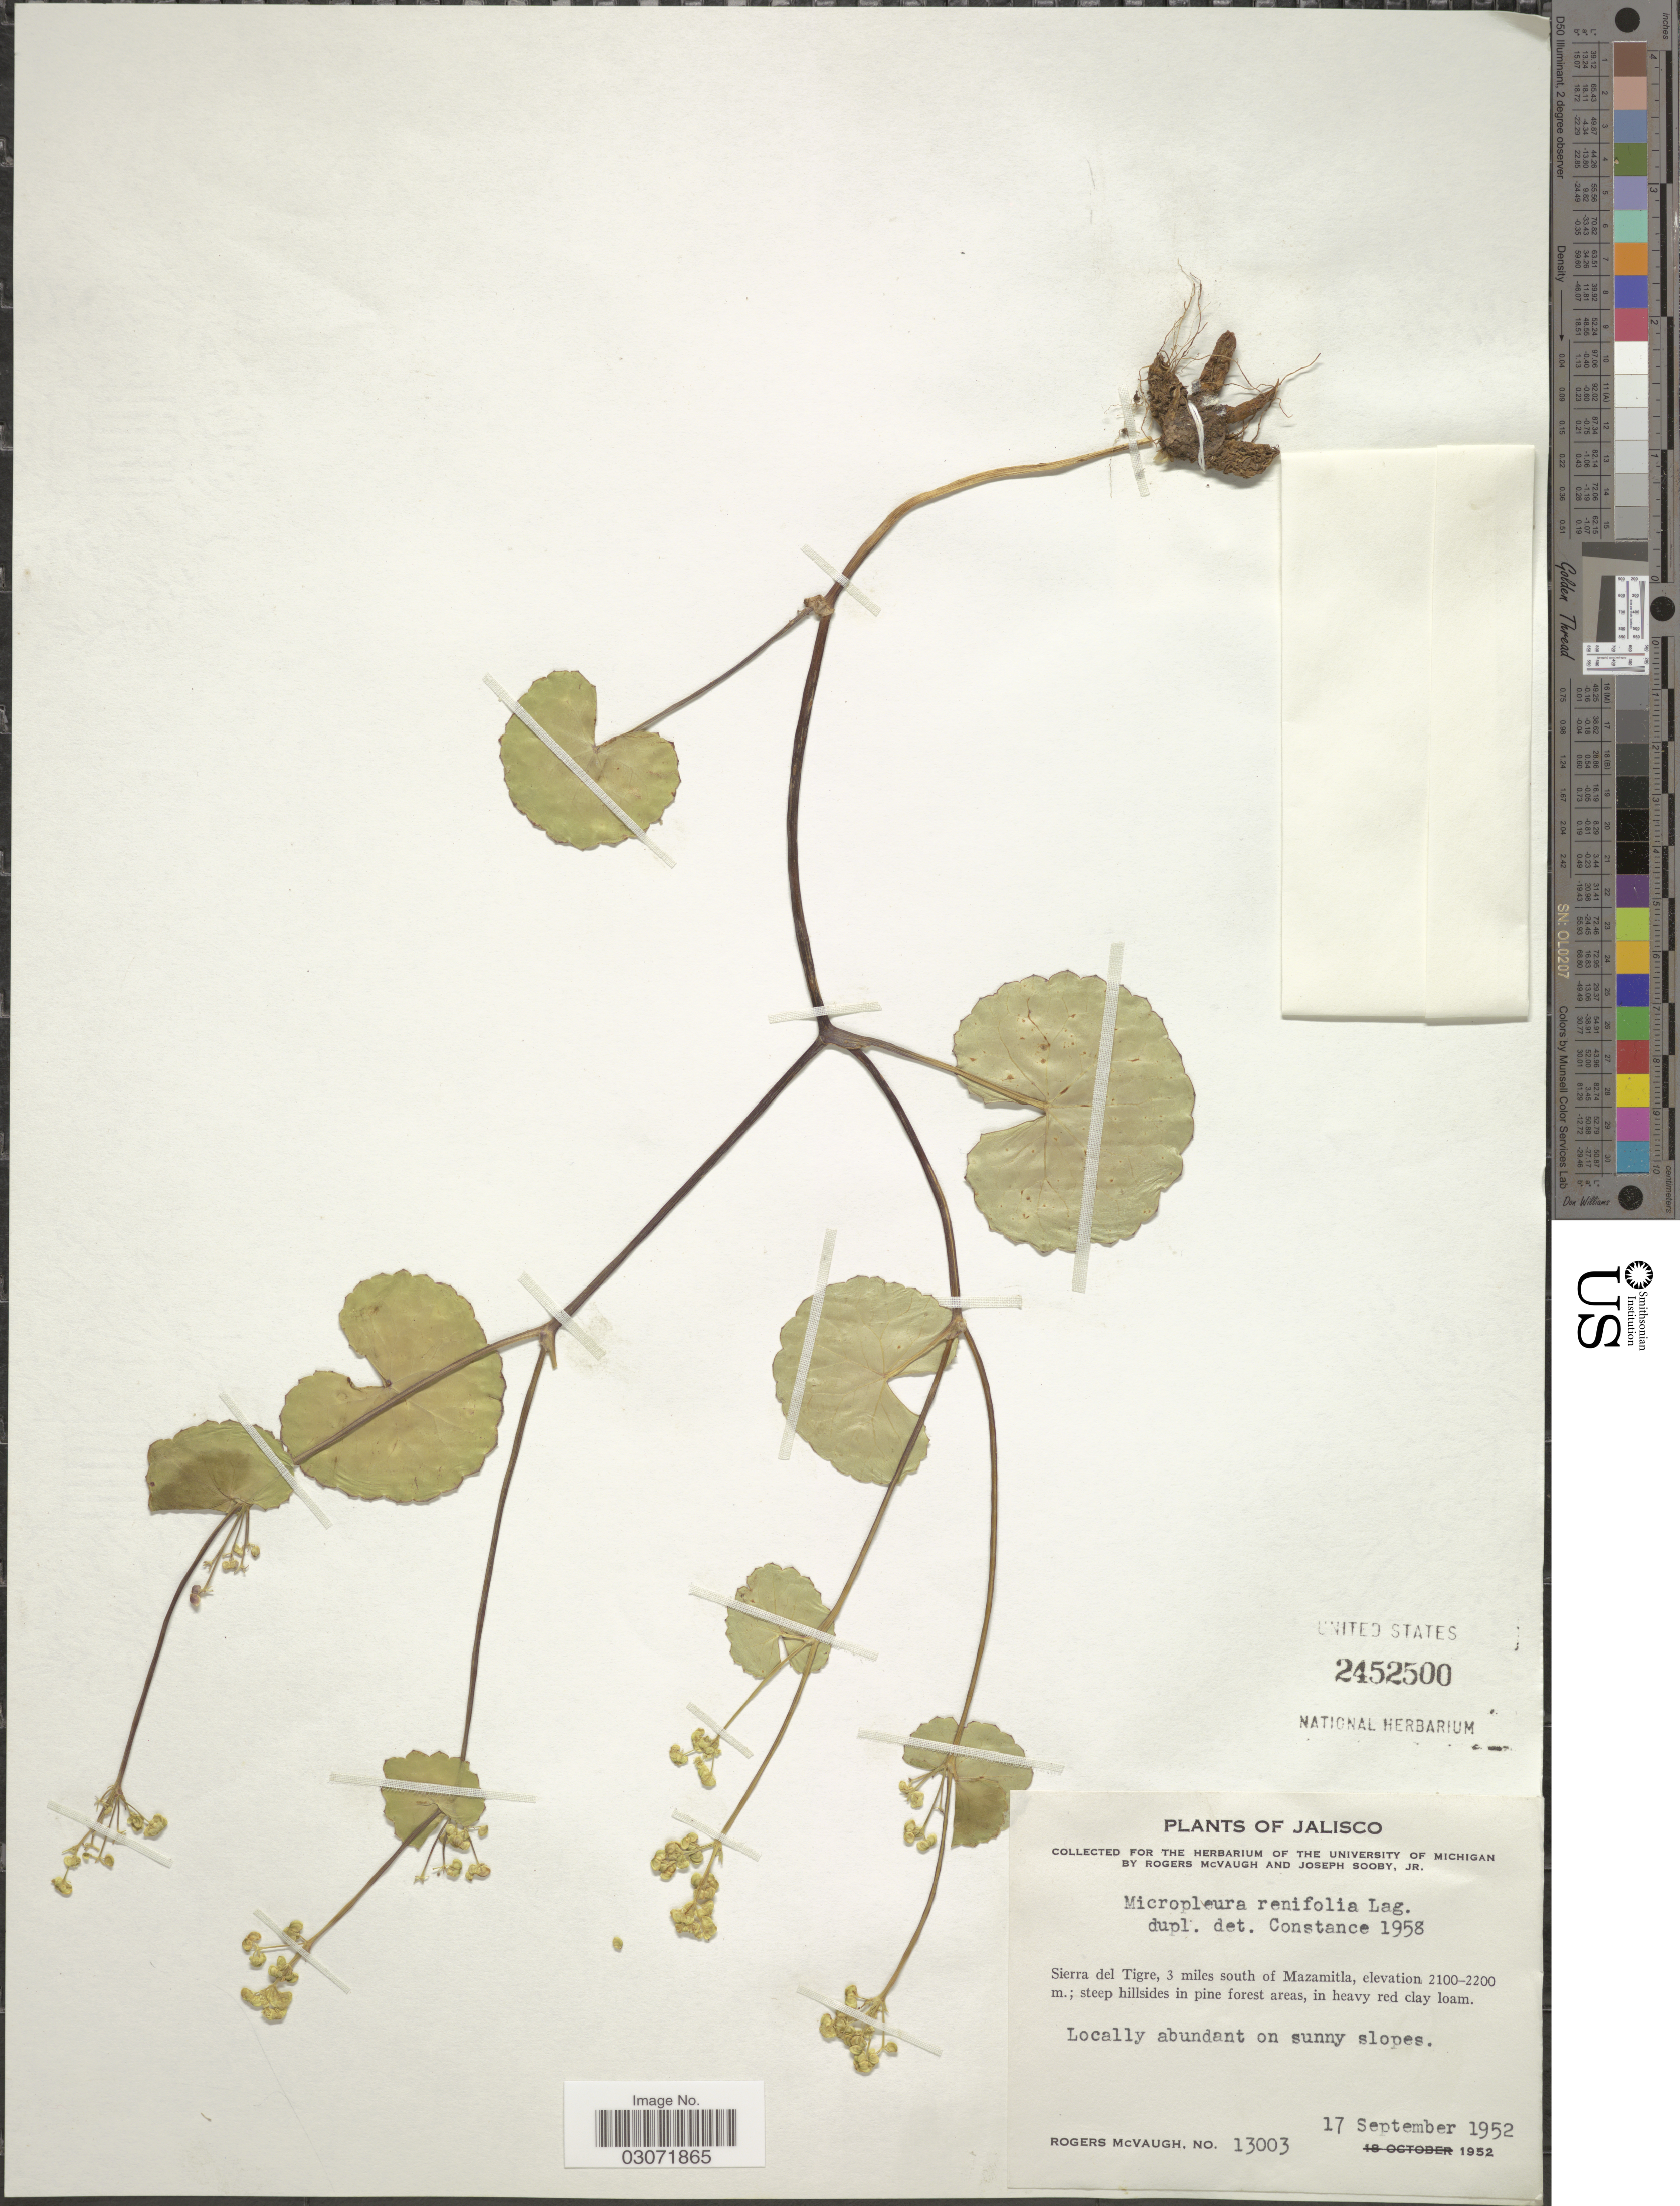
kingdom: Plantae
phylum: Tracheophyta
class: Magnoliopsida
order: Apiales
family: Apiaceae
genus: Micropleura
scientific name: Micropleura renifolia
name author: Lag.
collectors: R. McVaugh & J. Sooby Jr.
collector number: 13003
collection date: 1952-09-17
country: Mexico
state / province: Jalisco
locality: Sierra del Tigre, 3 miles south of Mazamitla.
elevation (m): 2100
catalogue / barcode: US 2452500